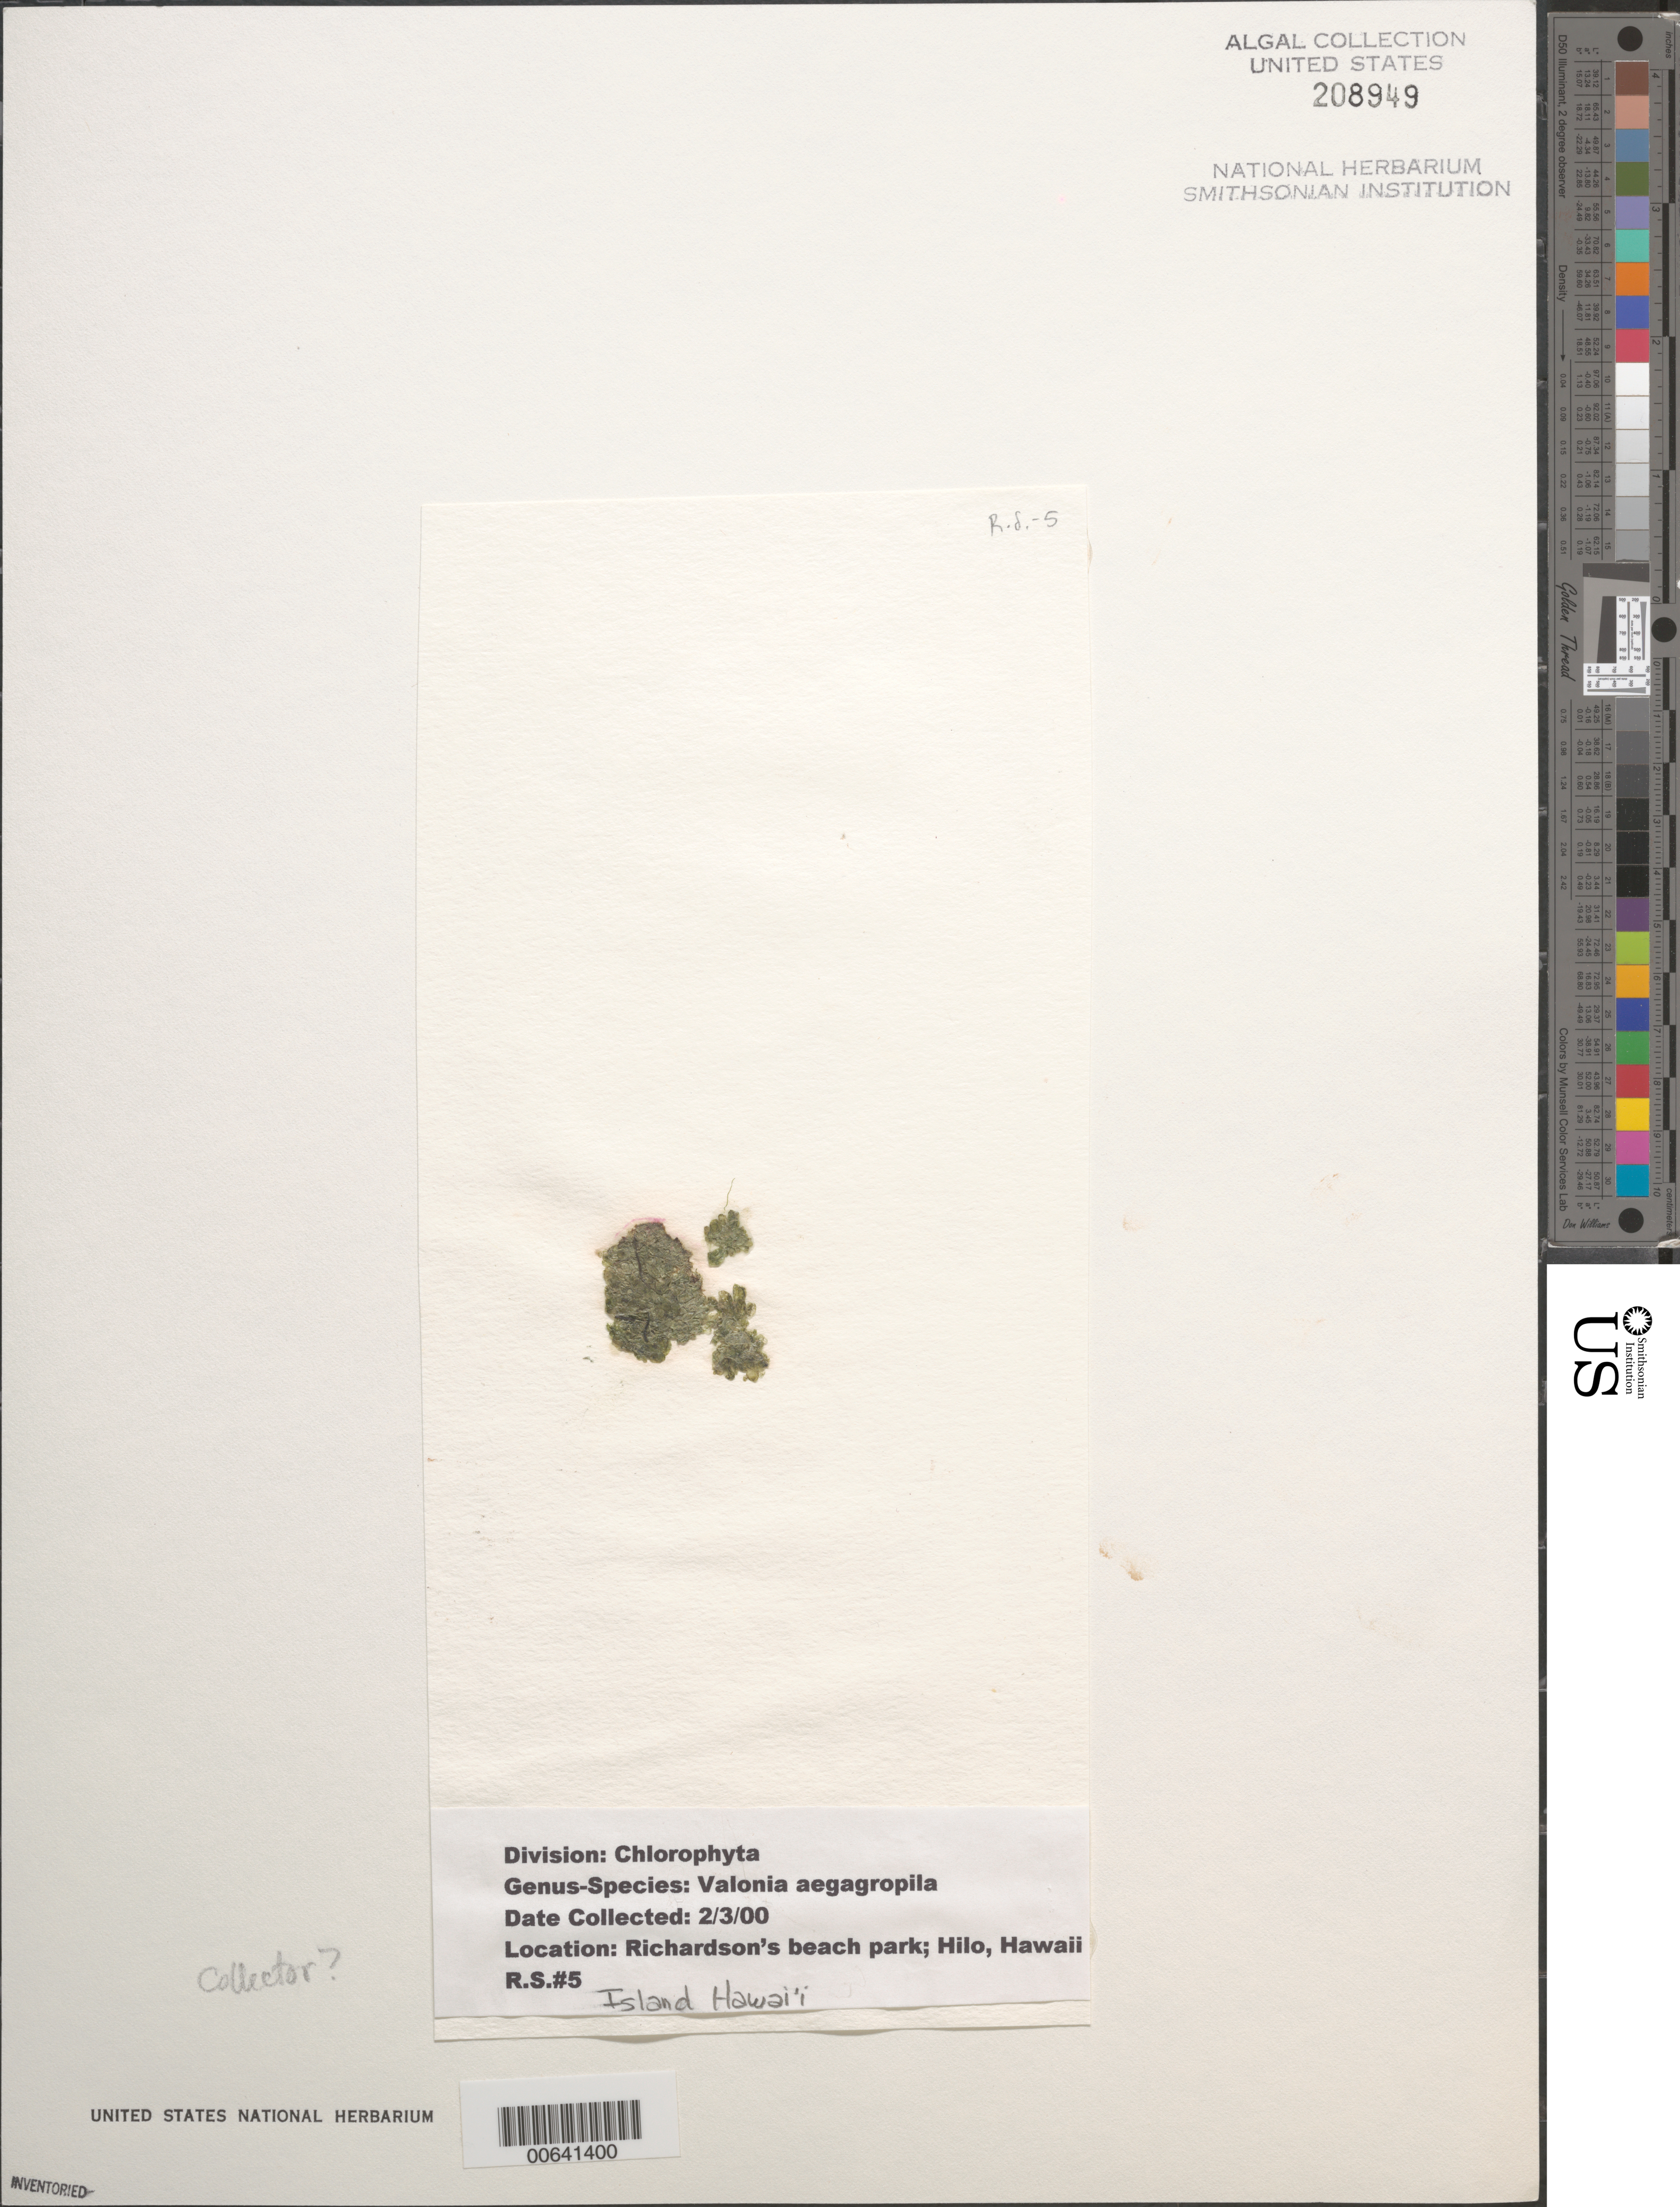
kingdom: Plantae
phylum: Chlorophyta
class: Ulvophyceae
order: Siphonocladales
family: Valoniaceae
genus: Valonia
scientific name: Valonia aegagropila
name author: C. Agardh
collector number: RS 5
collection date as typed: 03 Feb 2000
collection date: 2000-02-03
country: United States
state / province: Hawaii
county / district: Hawaii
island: Hawaii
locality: Richardson's Beach Park, Hilo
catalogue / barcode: US 208949